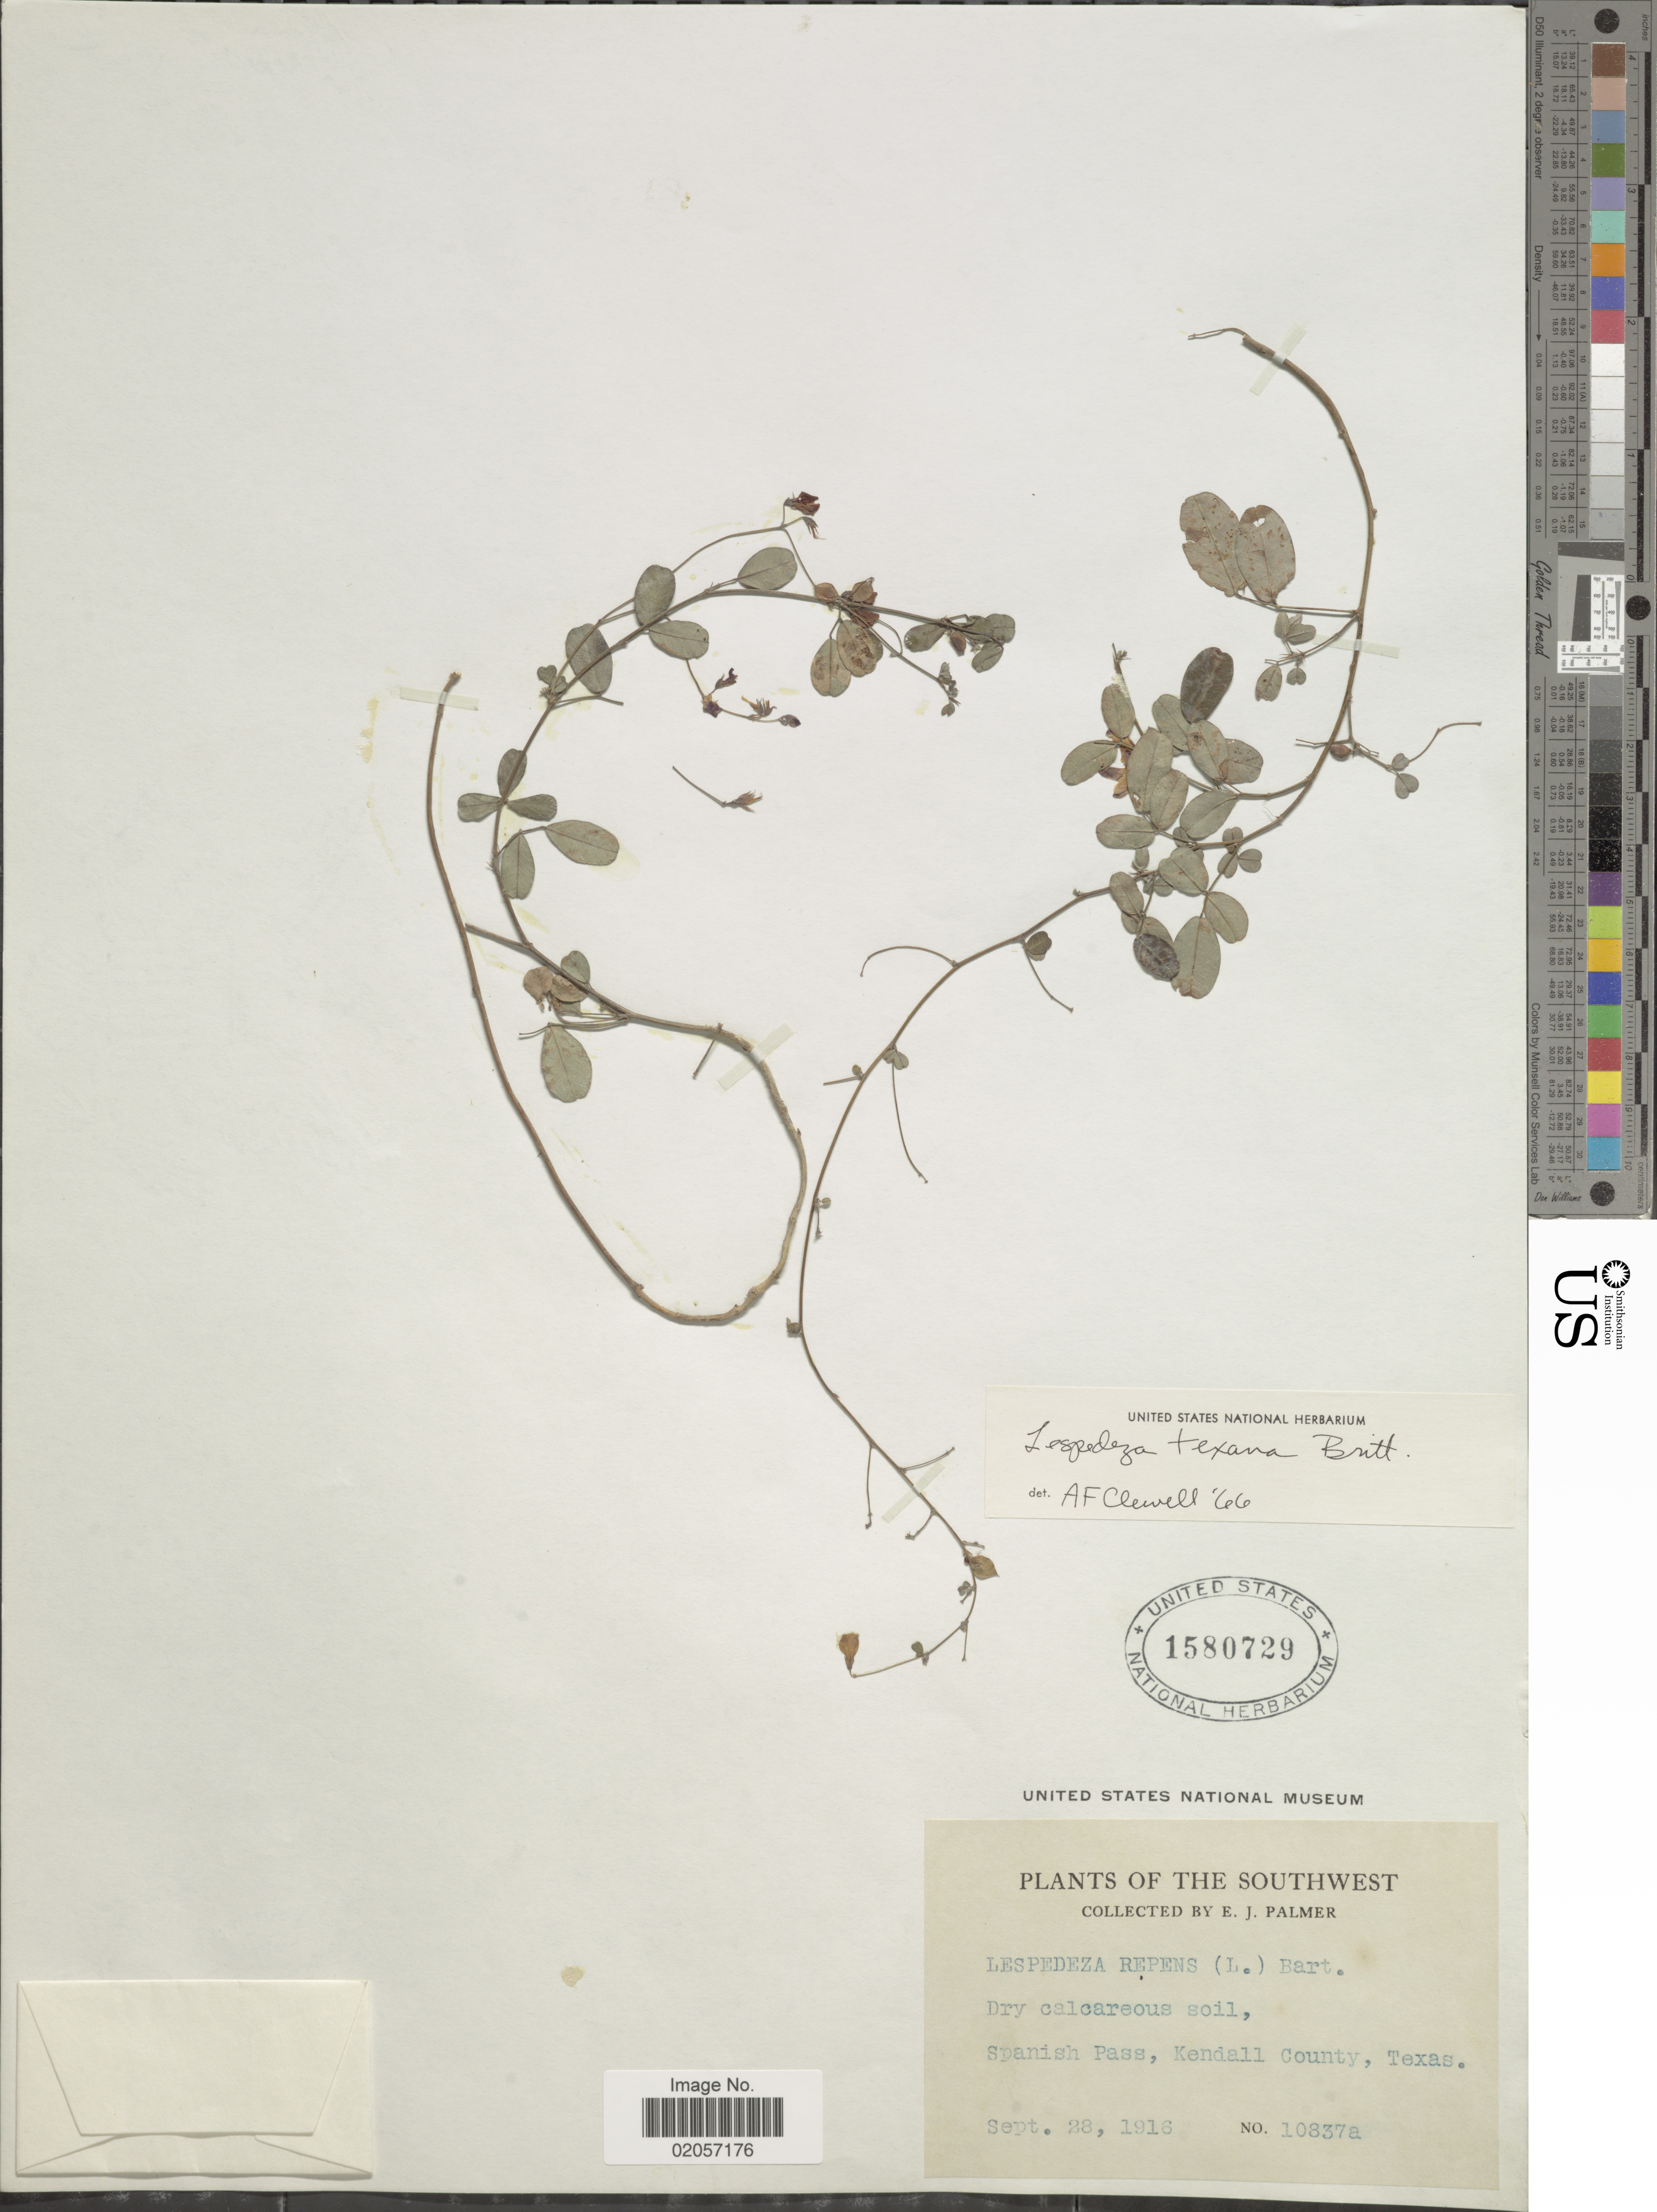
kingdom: Plantae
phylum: Tracheophyta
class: Magnoliopsida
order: Fabales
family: Fabaceae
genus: Lespedeza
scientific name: Lespedeza texana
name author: Britton in Small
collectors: E. J. Palmer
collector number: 10837A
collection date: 1916-09-28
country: United States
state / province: Texas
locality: The Southwest. Spanish Pass, Kendall County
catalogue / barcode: US 1580729